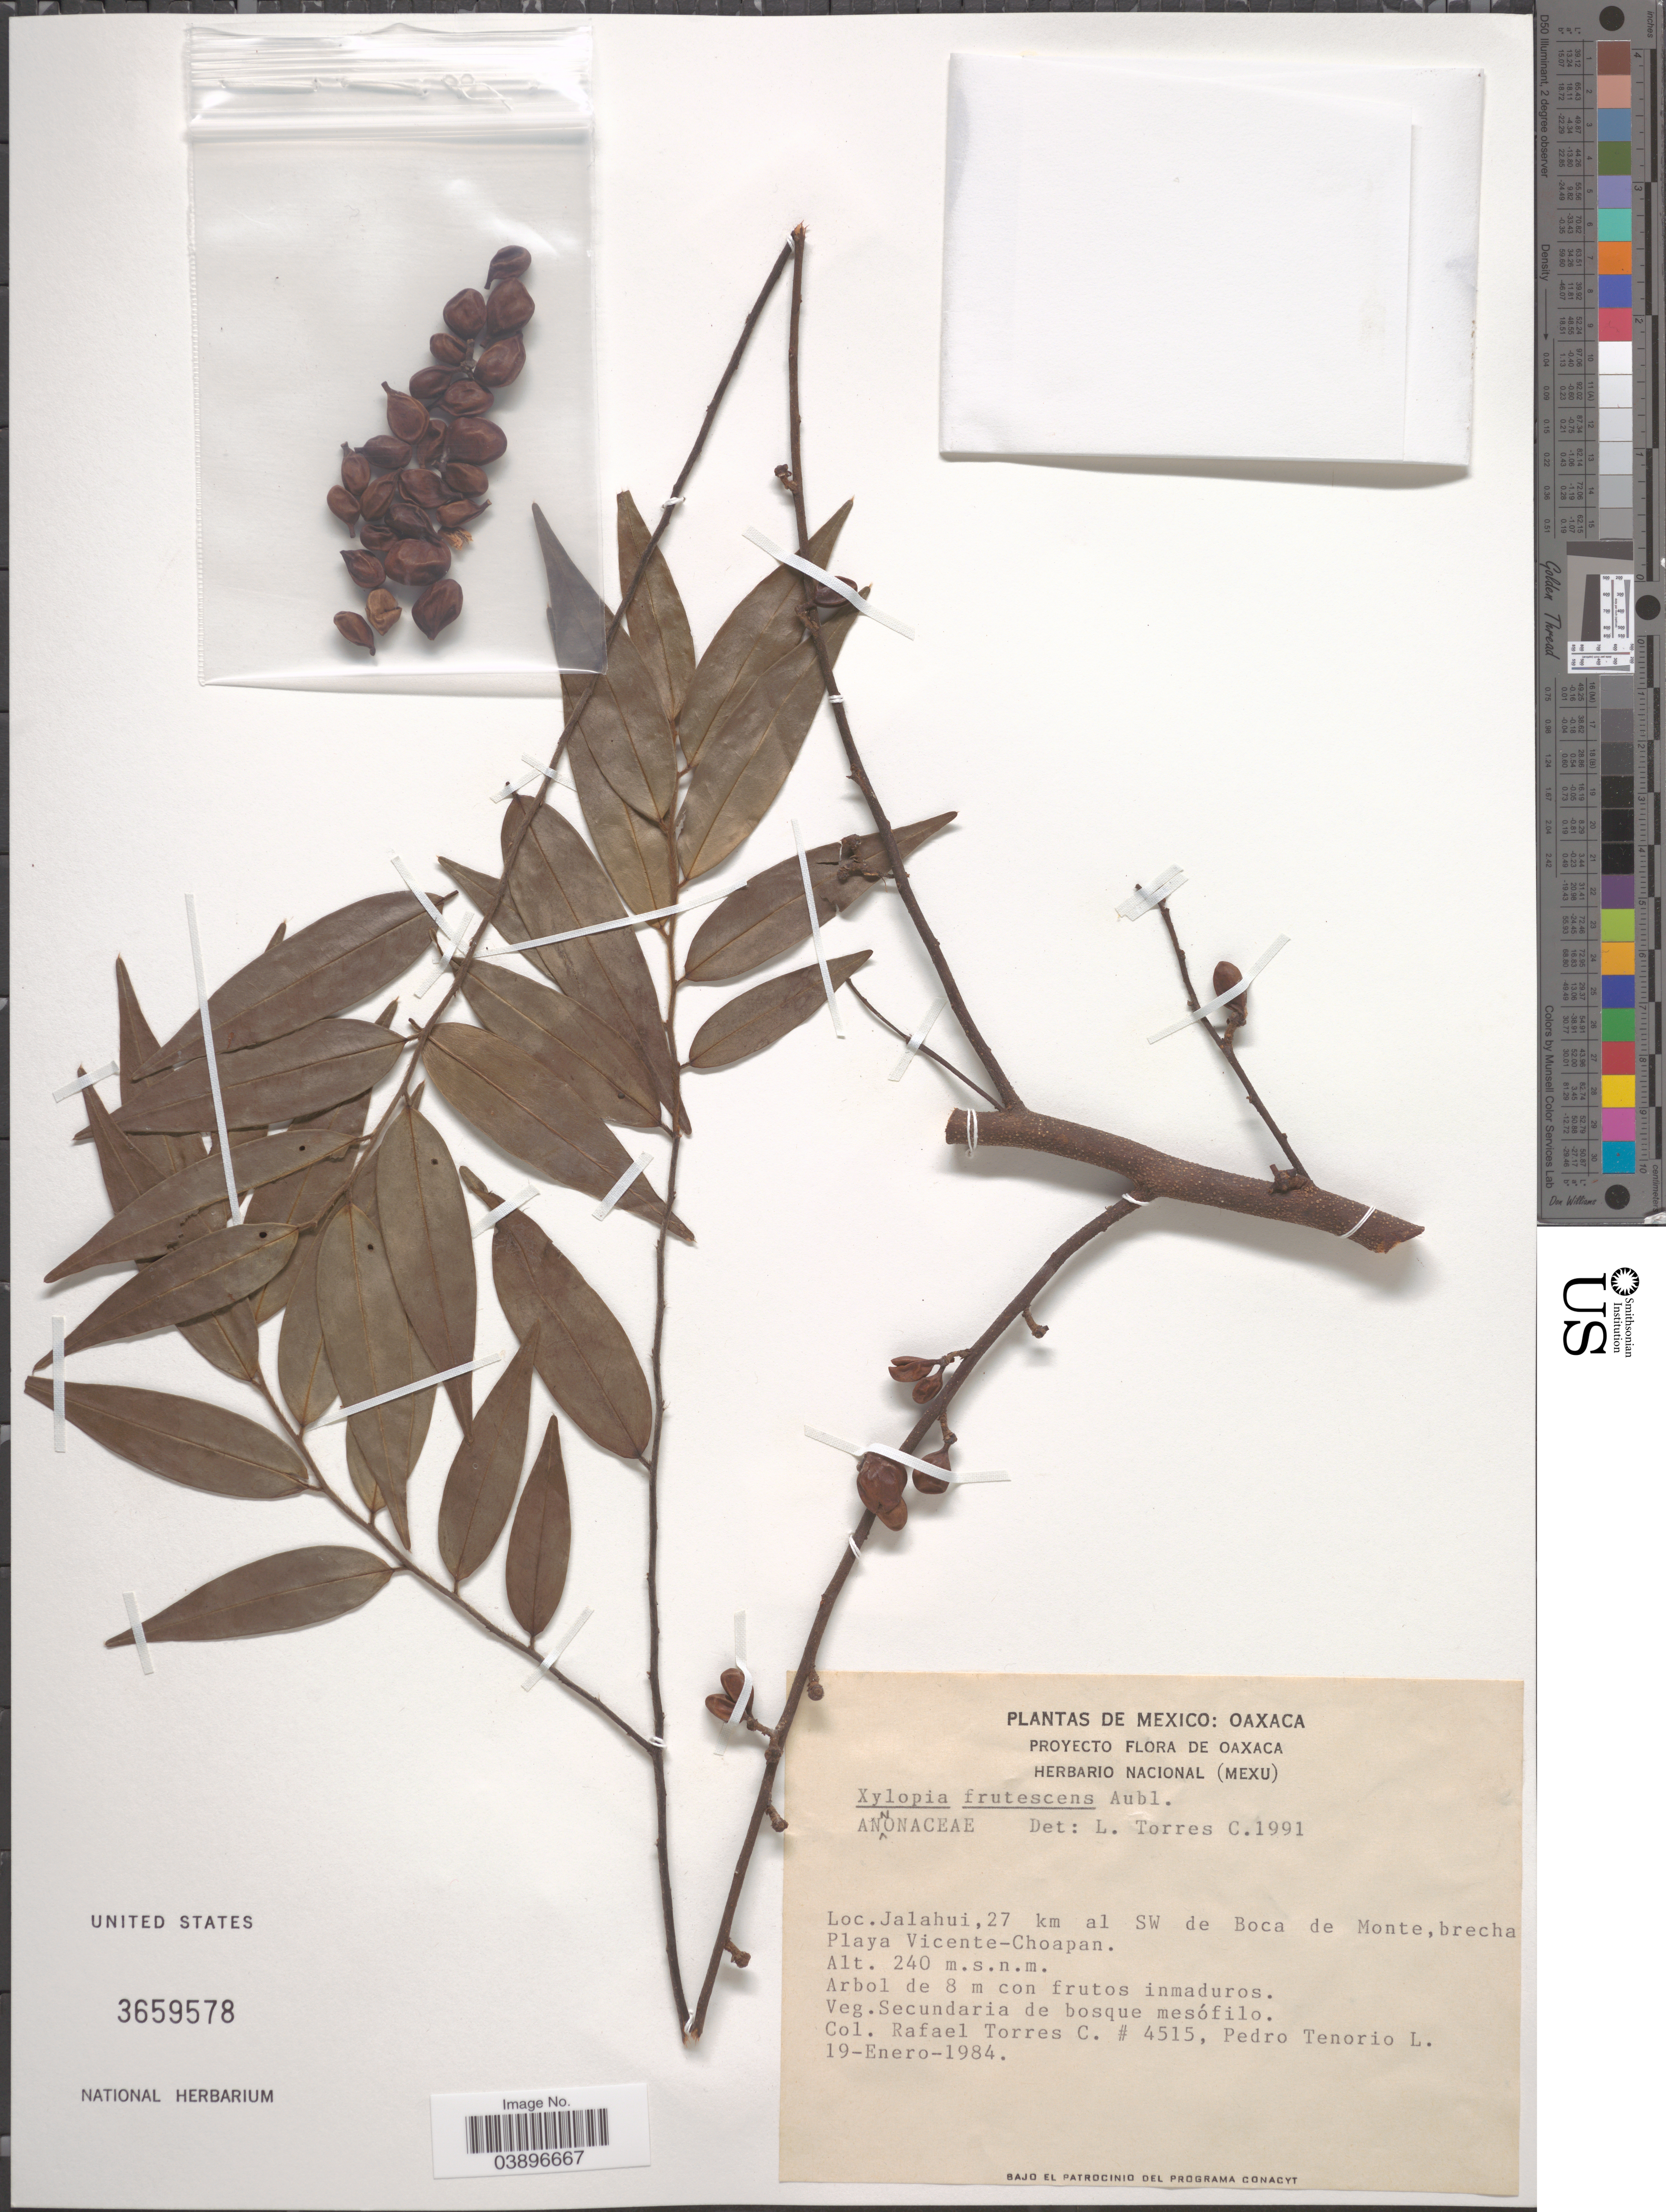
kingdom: Plantae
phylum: Tracheophyta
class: Magnoliopsida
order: Magnoliales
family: Annonaceae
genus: Xylopia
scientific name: Xylopia frutescens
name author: Aubl.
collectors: R. Torres C. & P. Tenorio L.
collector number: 4515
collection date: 1984-01-19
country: Mexico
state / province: Oaxaca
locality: Jalahui, 27 km al SW de Boca de Monte, brecha Playa Vicente-Choapan.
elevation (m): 240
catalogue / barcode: US 3659578